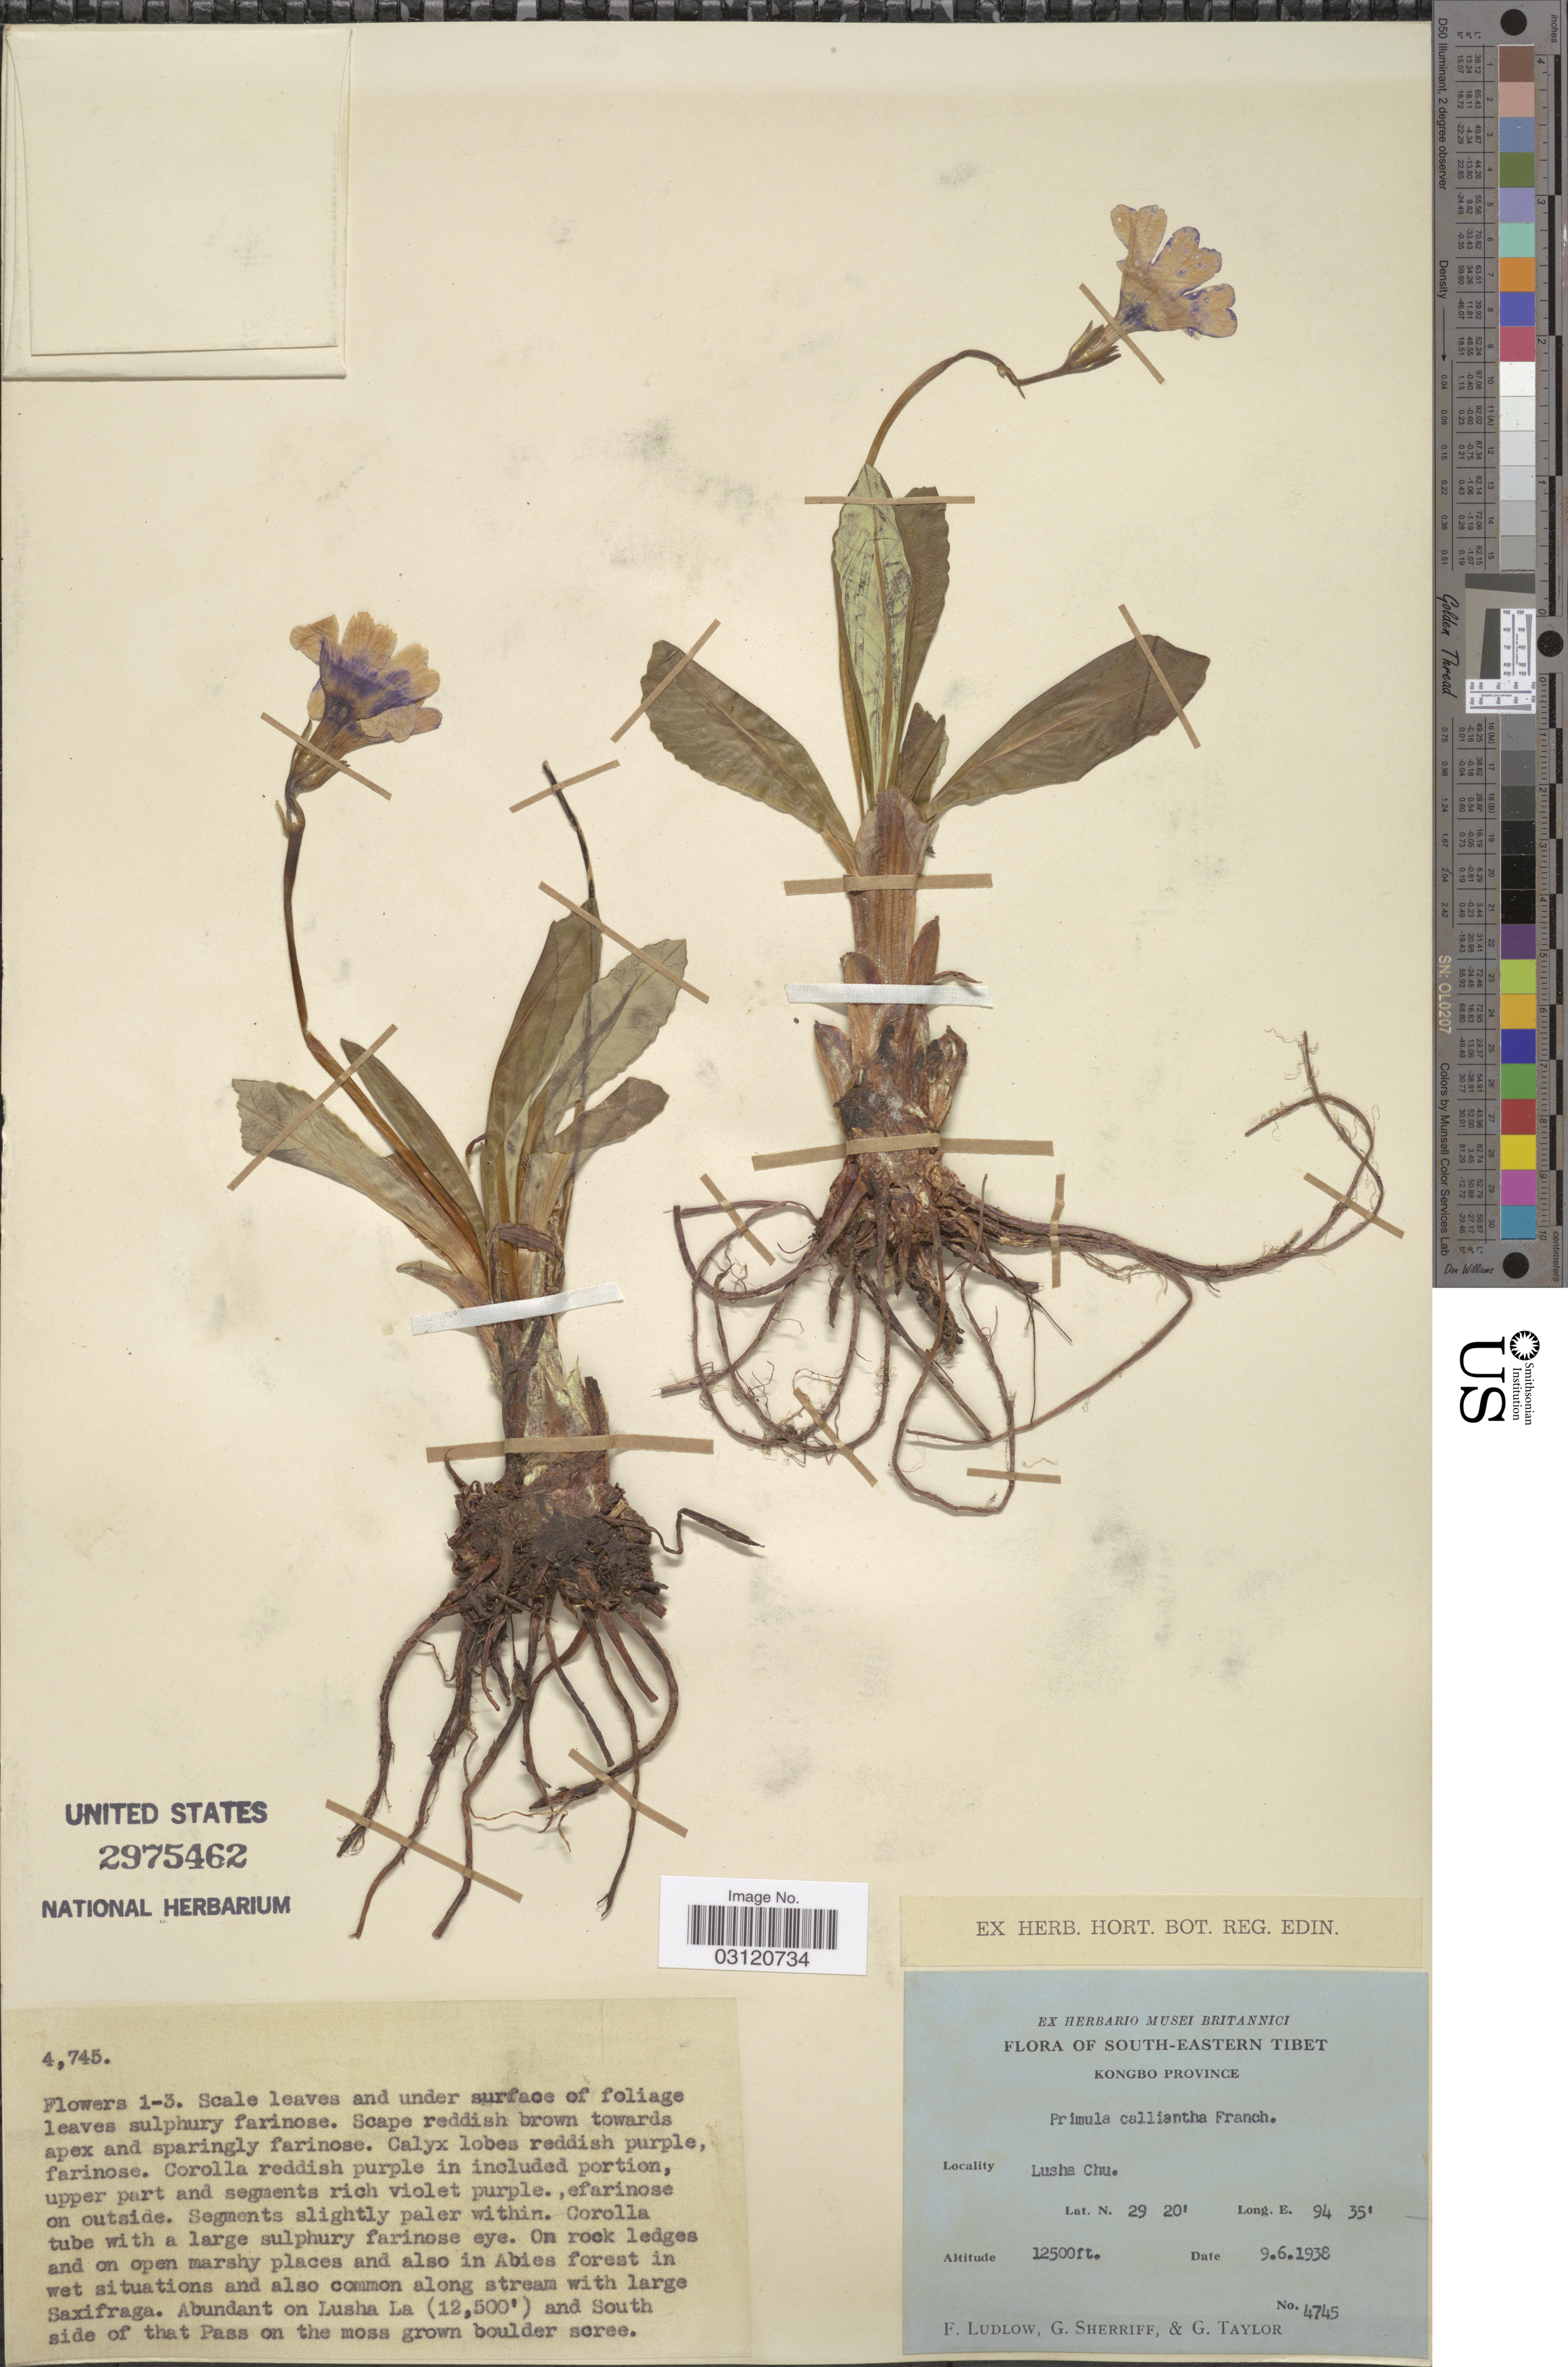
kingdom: Plantae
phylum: Tracheophyta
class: Magnoliopsida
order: Ericales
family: Primulaceae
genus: Primula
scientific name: Primula calliantha subsp. bryophila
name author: (Balf. f. & Farrer) W.W. Sm. & Forrest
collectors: F. Ludlow, G. Sherriff & G. Taylor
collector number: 4745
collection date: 1938-06-09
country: China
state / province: Xizang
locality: South-Eastern Tibet. Kongbo Province. Lusha Chu.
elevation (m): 3810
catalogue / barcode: US 2975462